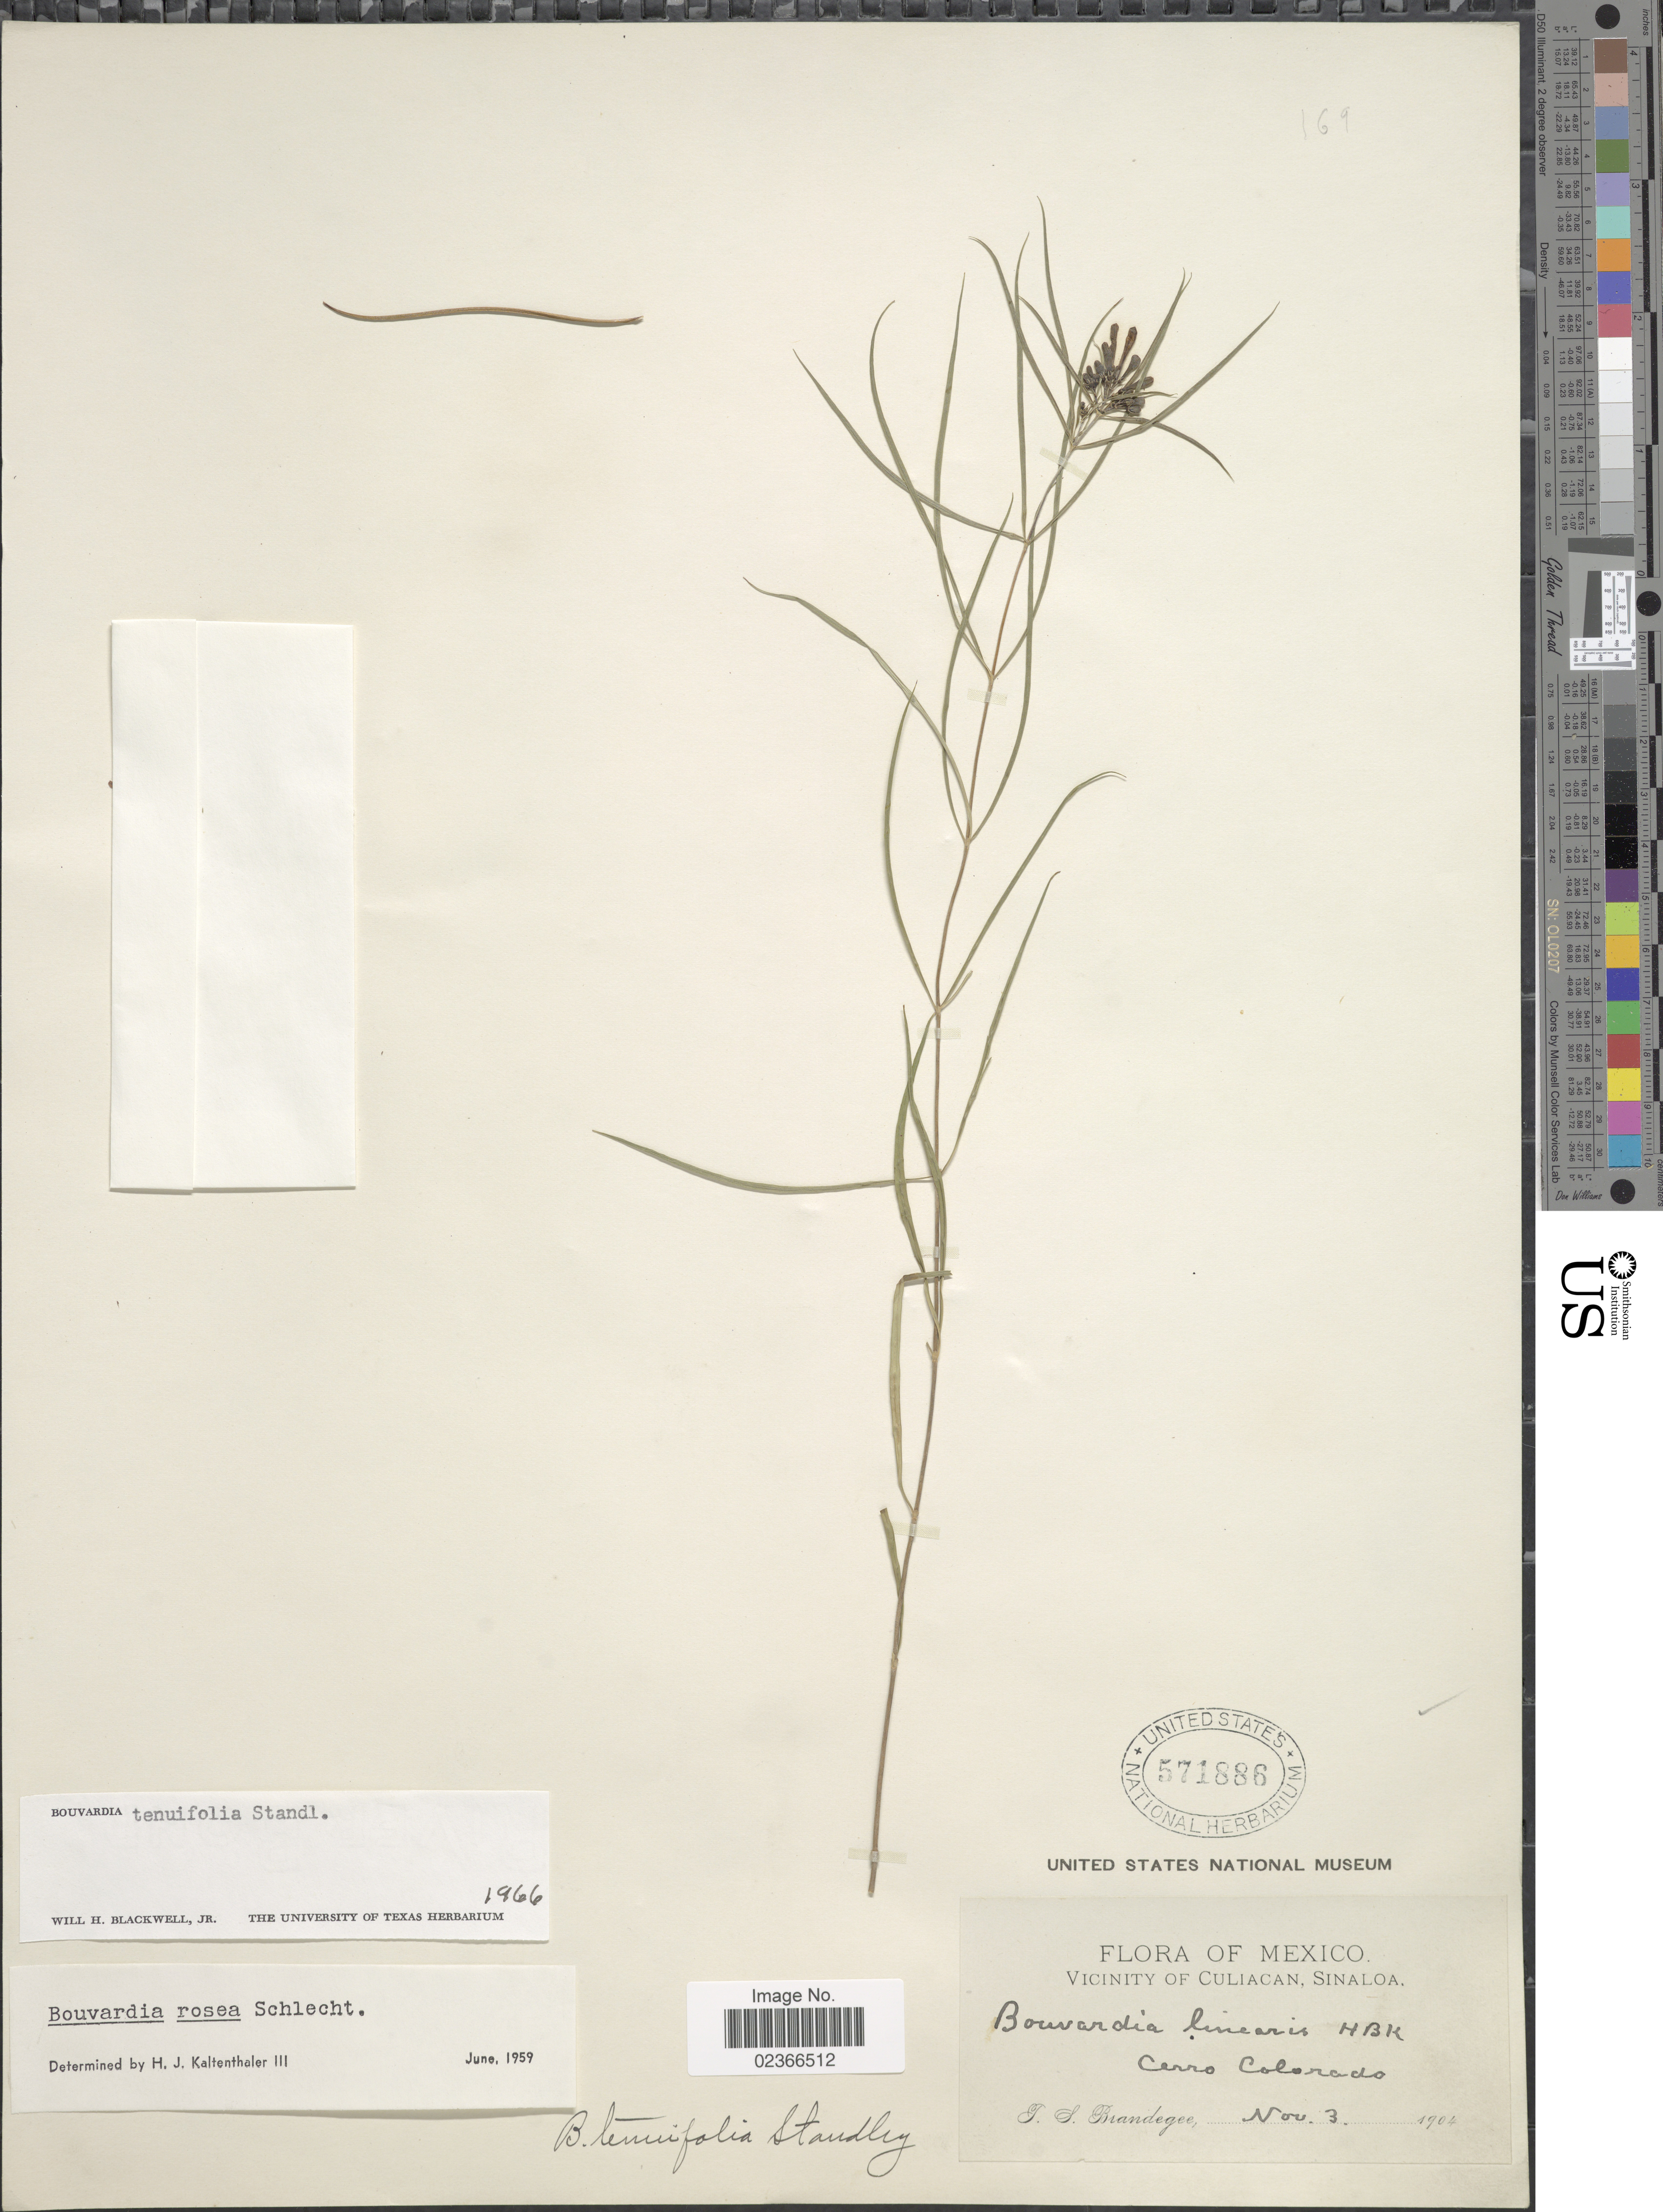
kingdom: Plantae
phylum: Tracheophyta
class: Magnoliopsida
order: Gentianales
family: Rubiaceae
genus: Bouvardia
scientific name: Bouvardia tenuifolia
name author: Standl.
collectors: T. S. Brandegee (herbarium)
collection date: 1904-11-03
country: Mexico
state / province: Sinaloa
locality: Vicinity of Culiacan, Cerro Colorado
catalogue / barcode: US 571886